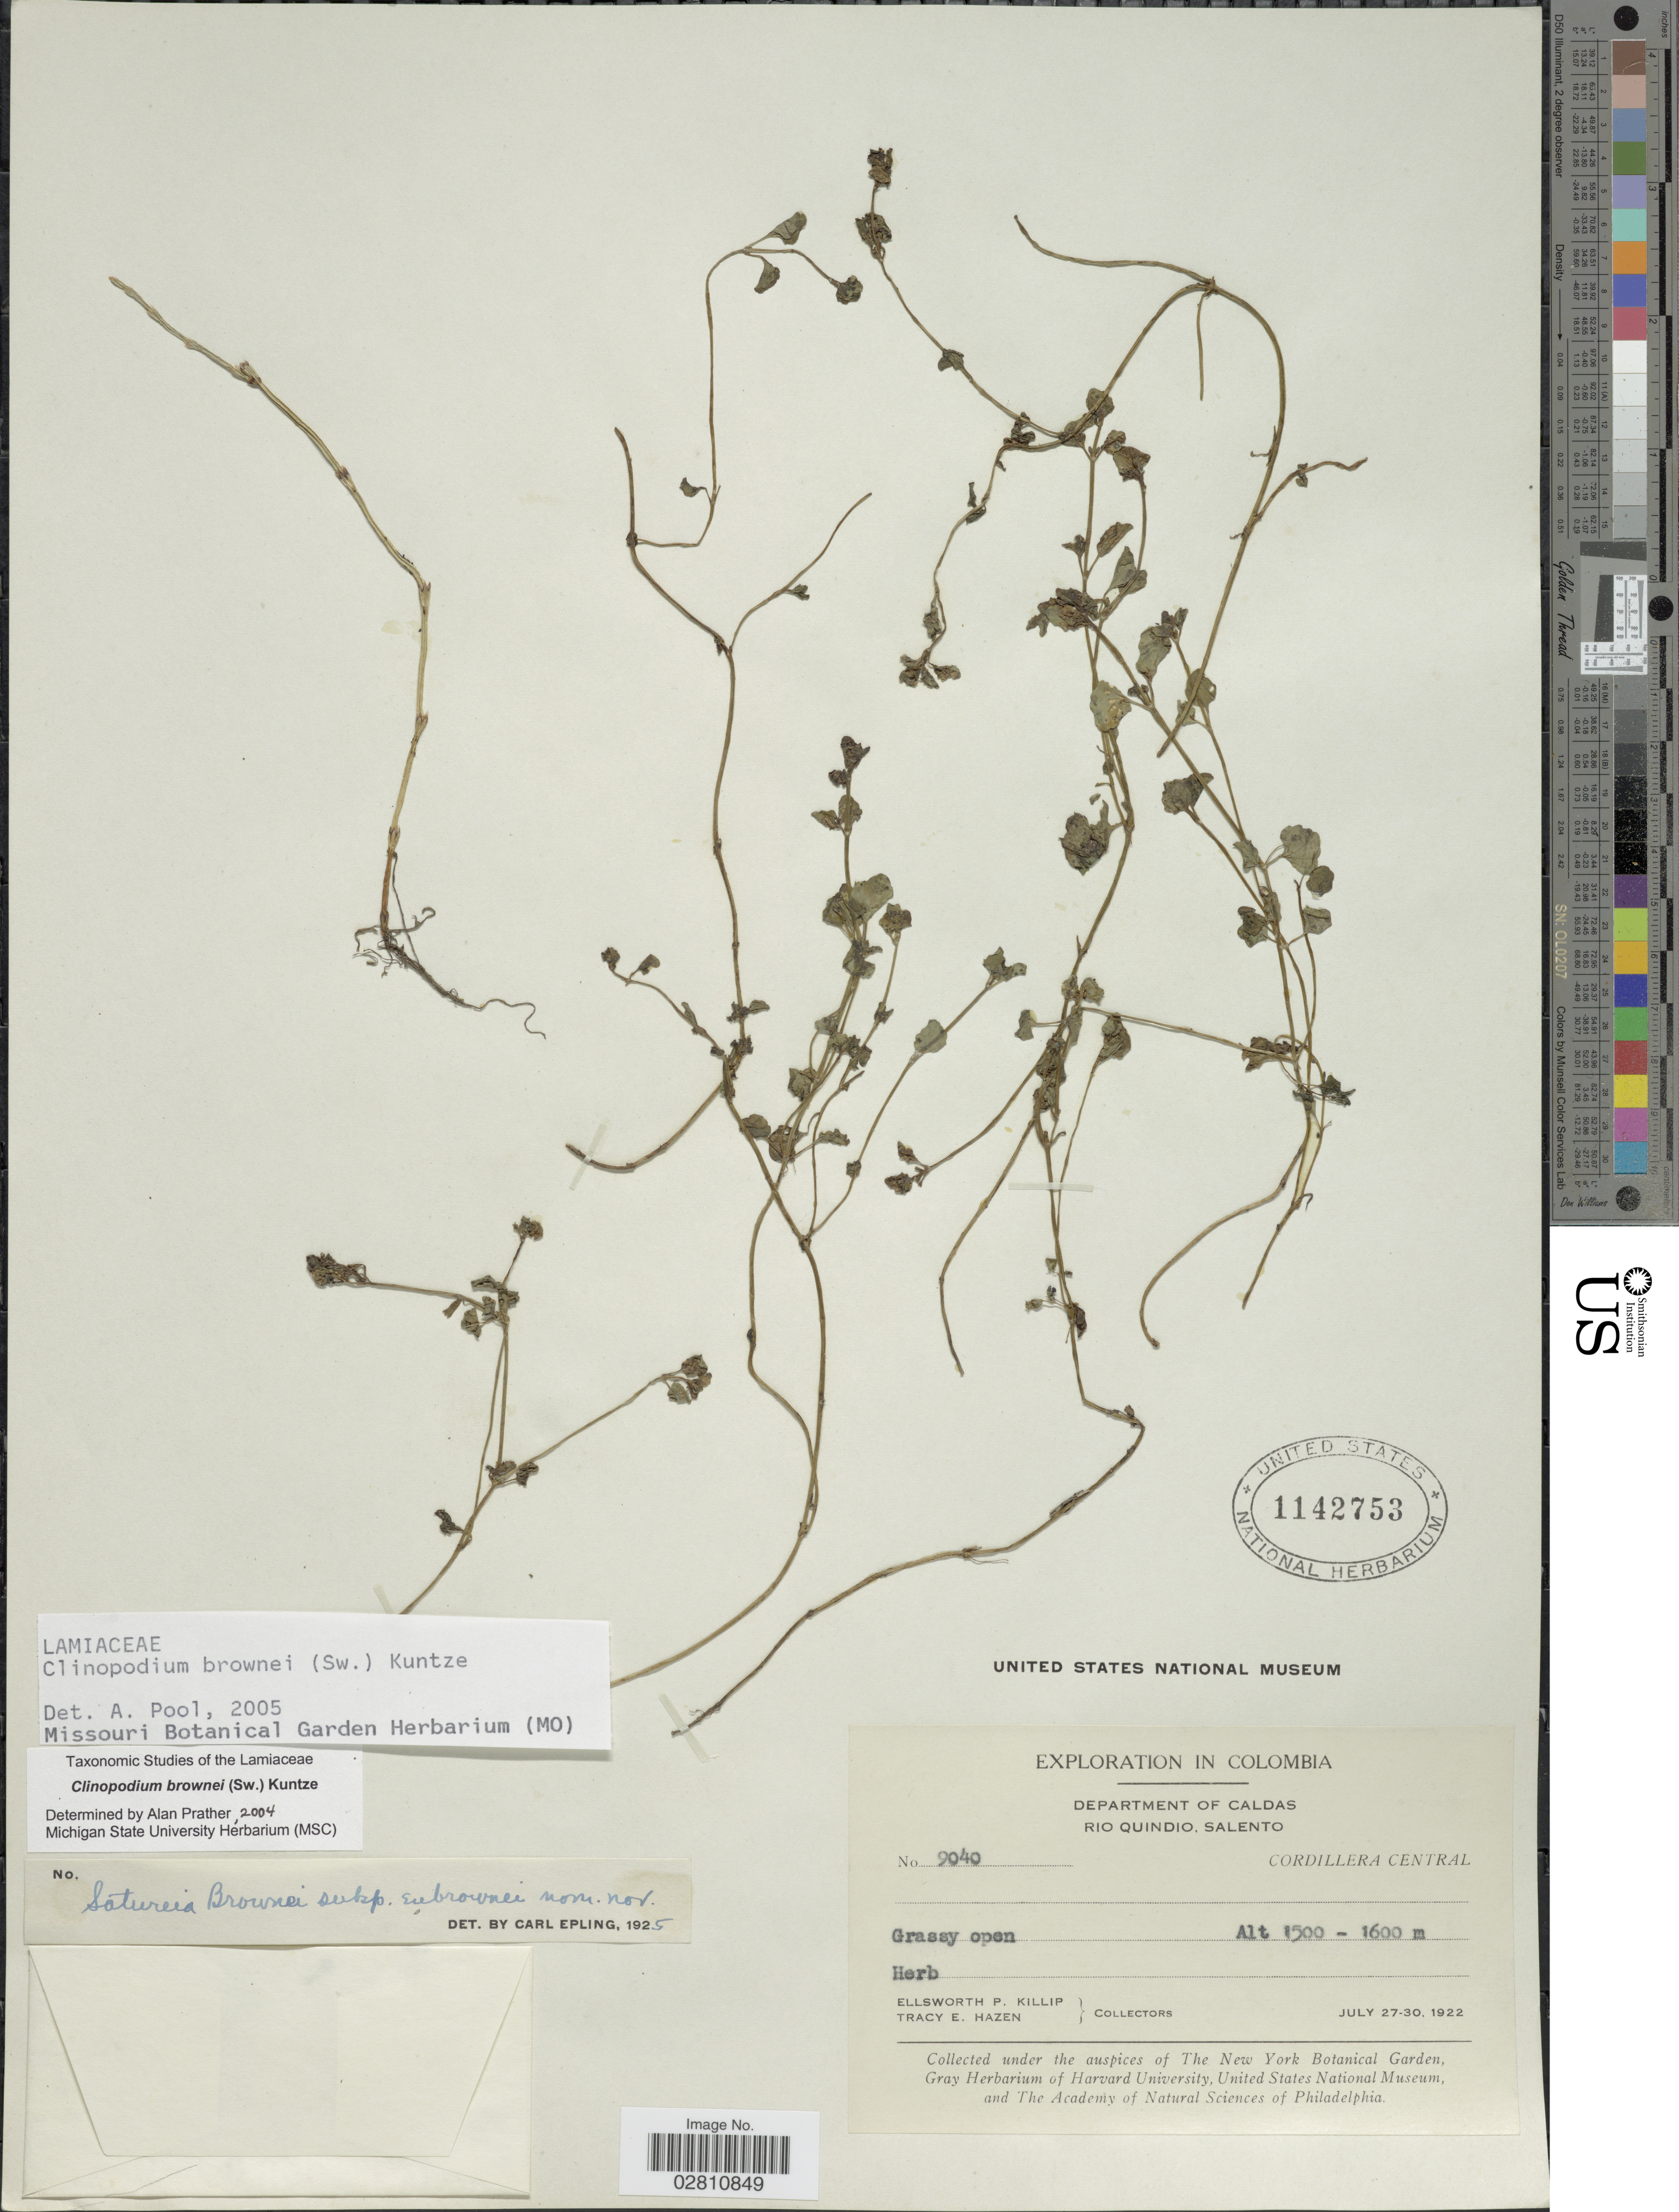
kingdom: Plantae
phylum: Tracheophyta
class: Magnoliopsida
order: Lamiales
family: Lamiaceae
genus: Clinopodium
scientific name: Clinopodium brownei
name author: (Sw.) Kuntze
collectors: E. P. Killip & T. E. Hazen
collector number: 9040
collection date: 1922-07-27/1922-07-30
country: Colombia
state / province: Caldas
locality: Department of Caldas, Rio Quindio, Salento, Cordillera Central.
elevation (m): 1500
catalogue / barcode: US 1142753